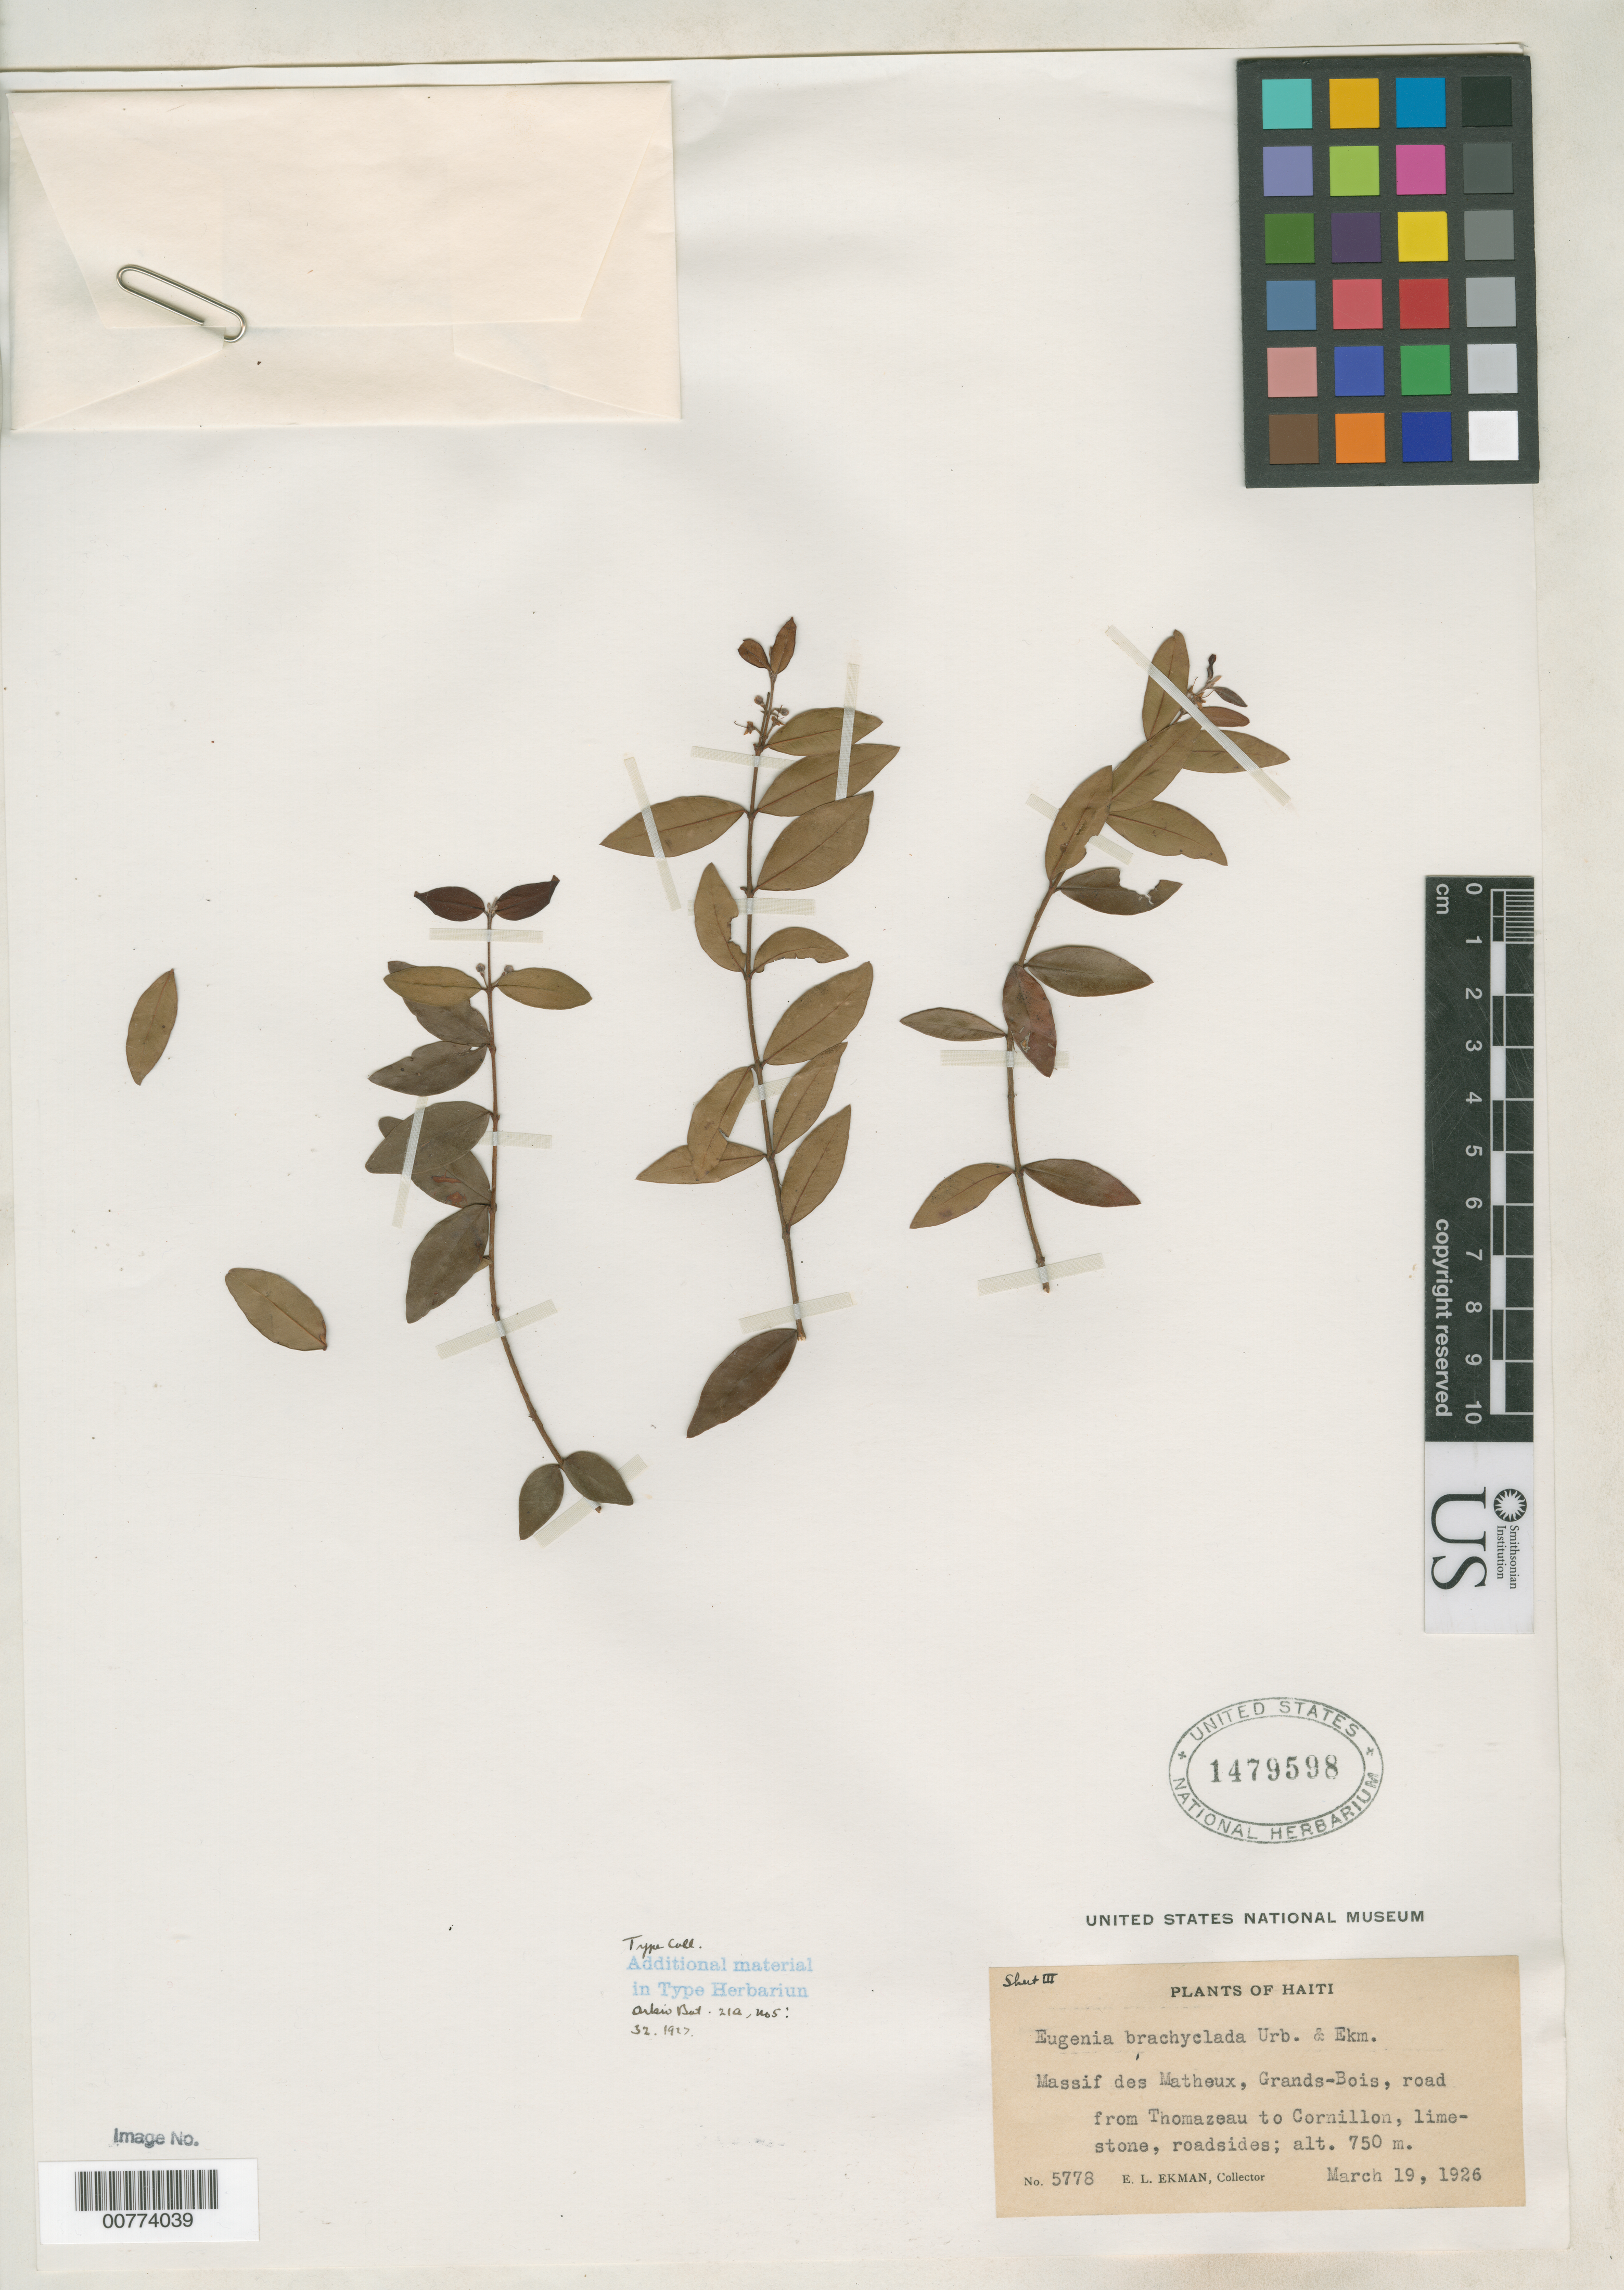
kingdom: Plantae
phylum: Tracheophyta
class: Magnoliopsida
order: Myrtales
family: Myrtaceae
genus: Eugenia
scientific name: Eugenia brachyclada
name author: Urb. & Ekman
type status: Isotype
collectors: E. L. Ekman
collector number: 5778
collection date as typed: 19 Mar 1926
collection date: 1926-03-19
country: Haiti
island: Hispaniola Island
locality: Massif des Matheux, Grands-Bois, road from Thomazeau to Cornillon, roadsides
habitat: lime-stone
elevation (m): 750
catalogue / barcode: US 1479598